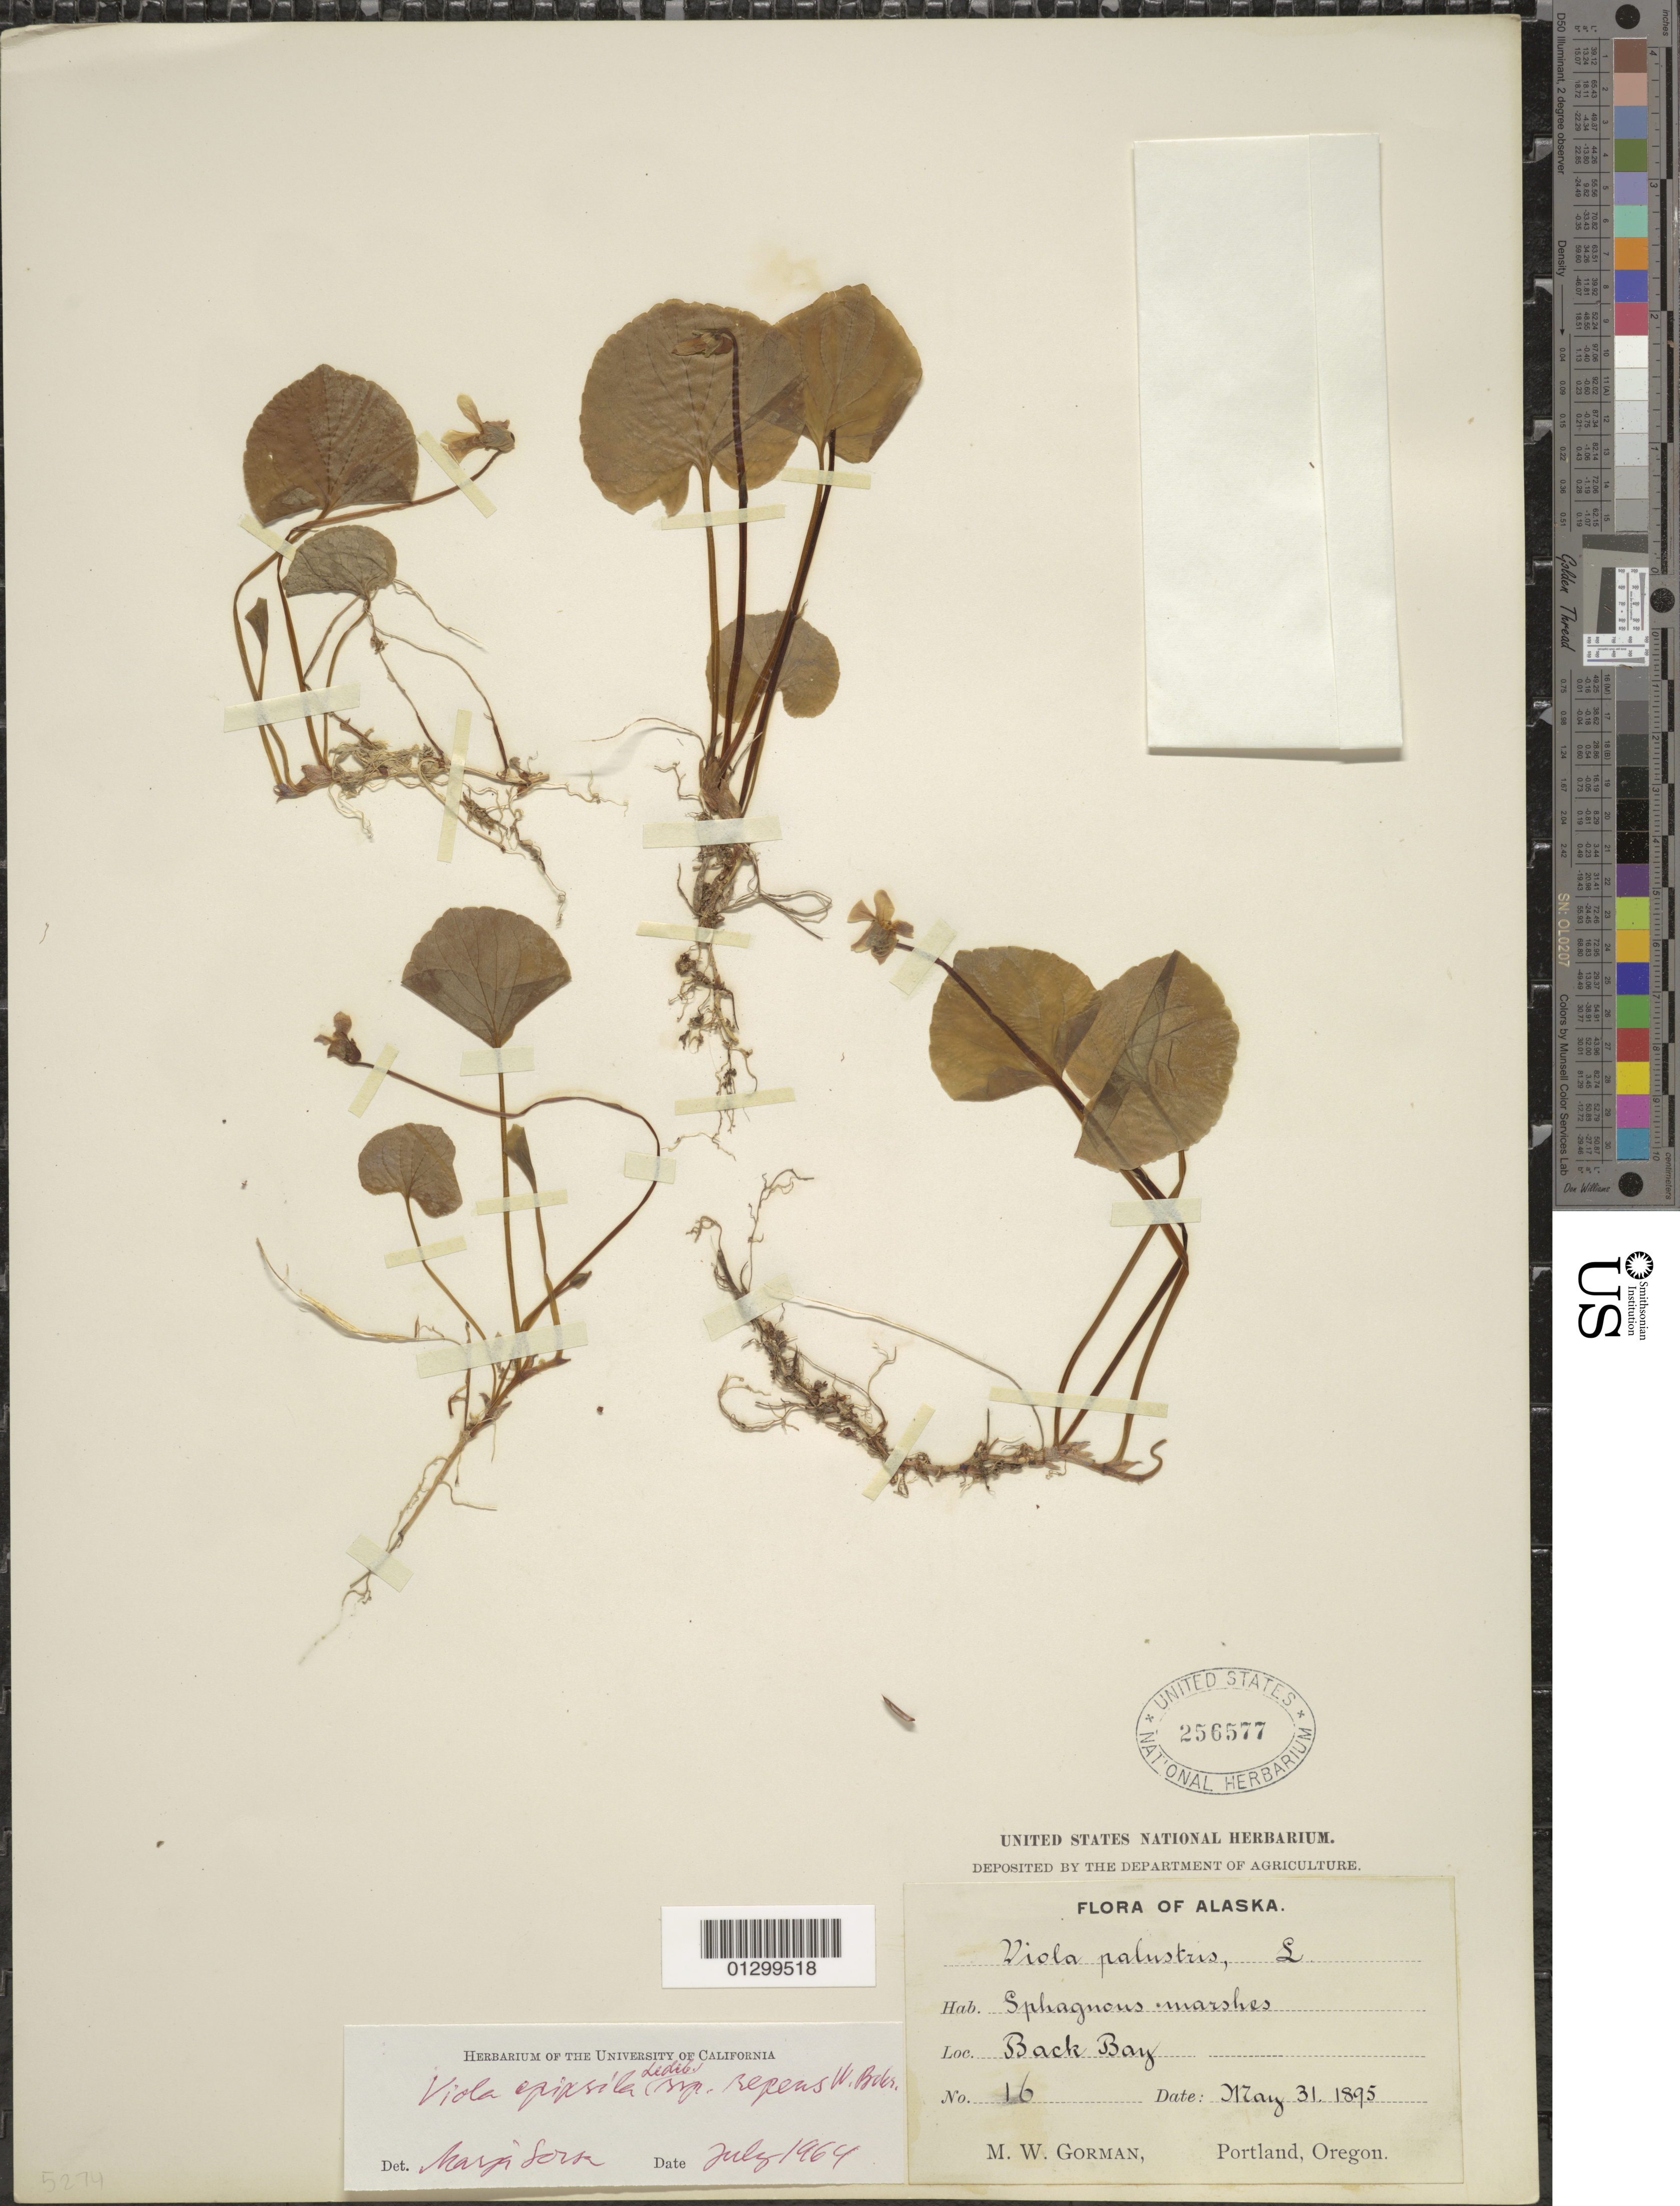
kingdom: Plantae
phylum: Tracheophyta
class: Magnoliopsida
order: Malpighiales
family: Violaceae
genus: Viola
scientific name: Viola epipsila subsp. repens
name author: (Turcz.) Becker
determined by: Sorsa, Marja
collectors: M. W. Gorman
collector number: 16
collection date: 1895-05-31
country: United States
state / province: Alaska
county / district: Kodiak Island Borough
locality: Back Bay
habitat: Sphagnum marshes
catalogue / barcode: US 256577